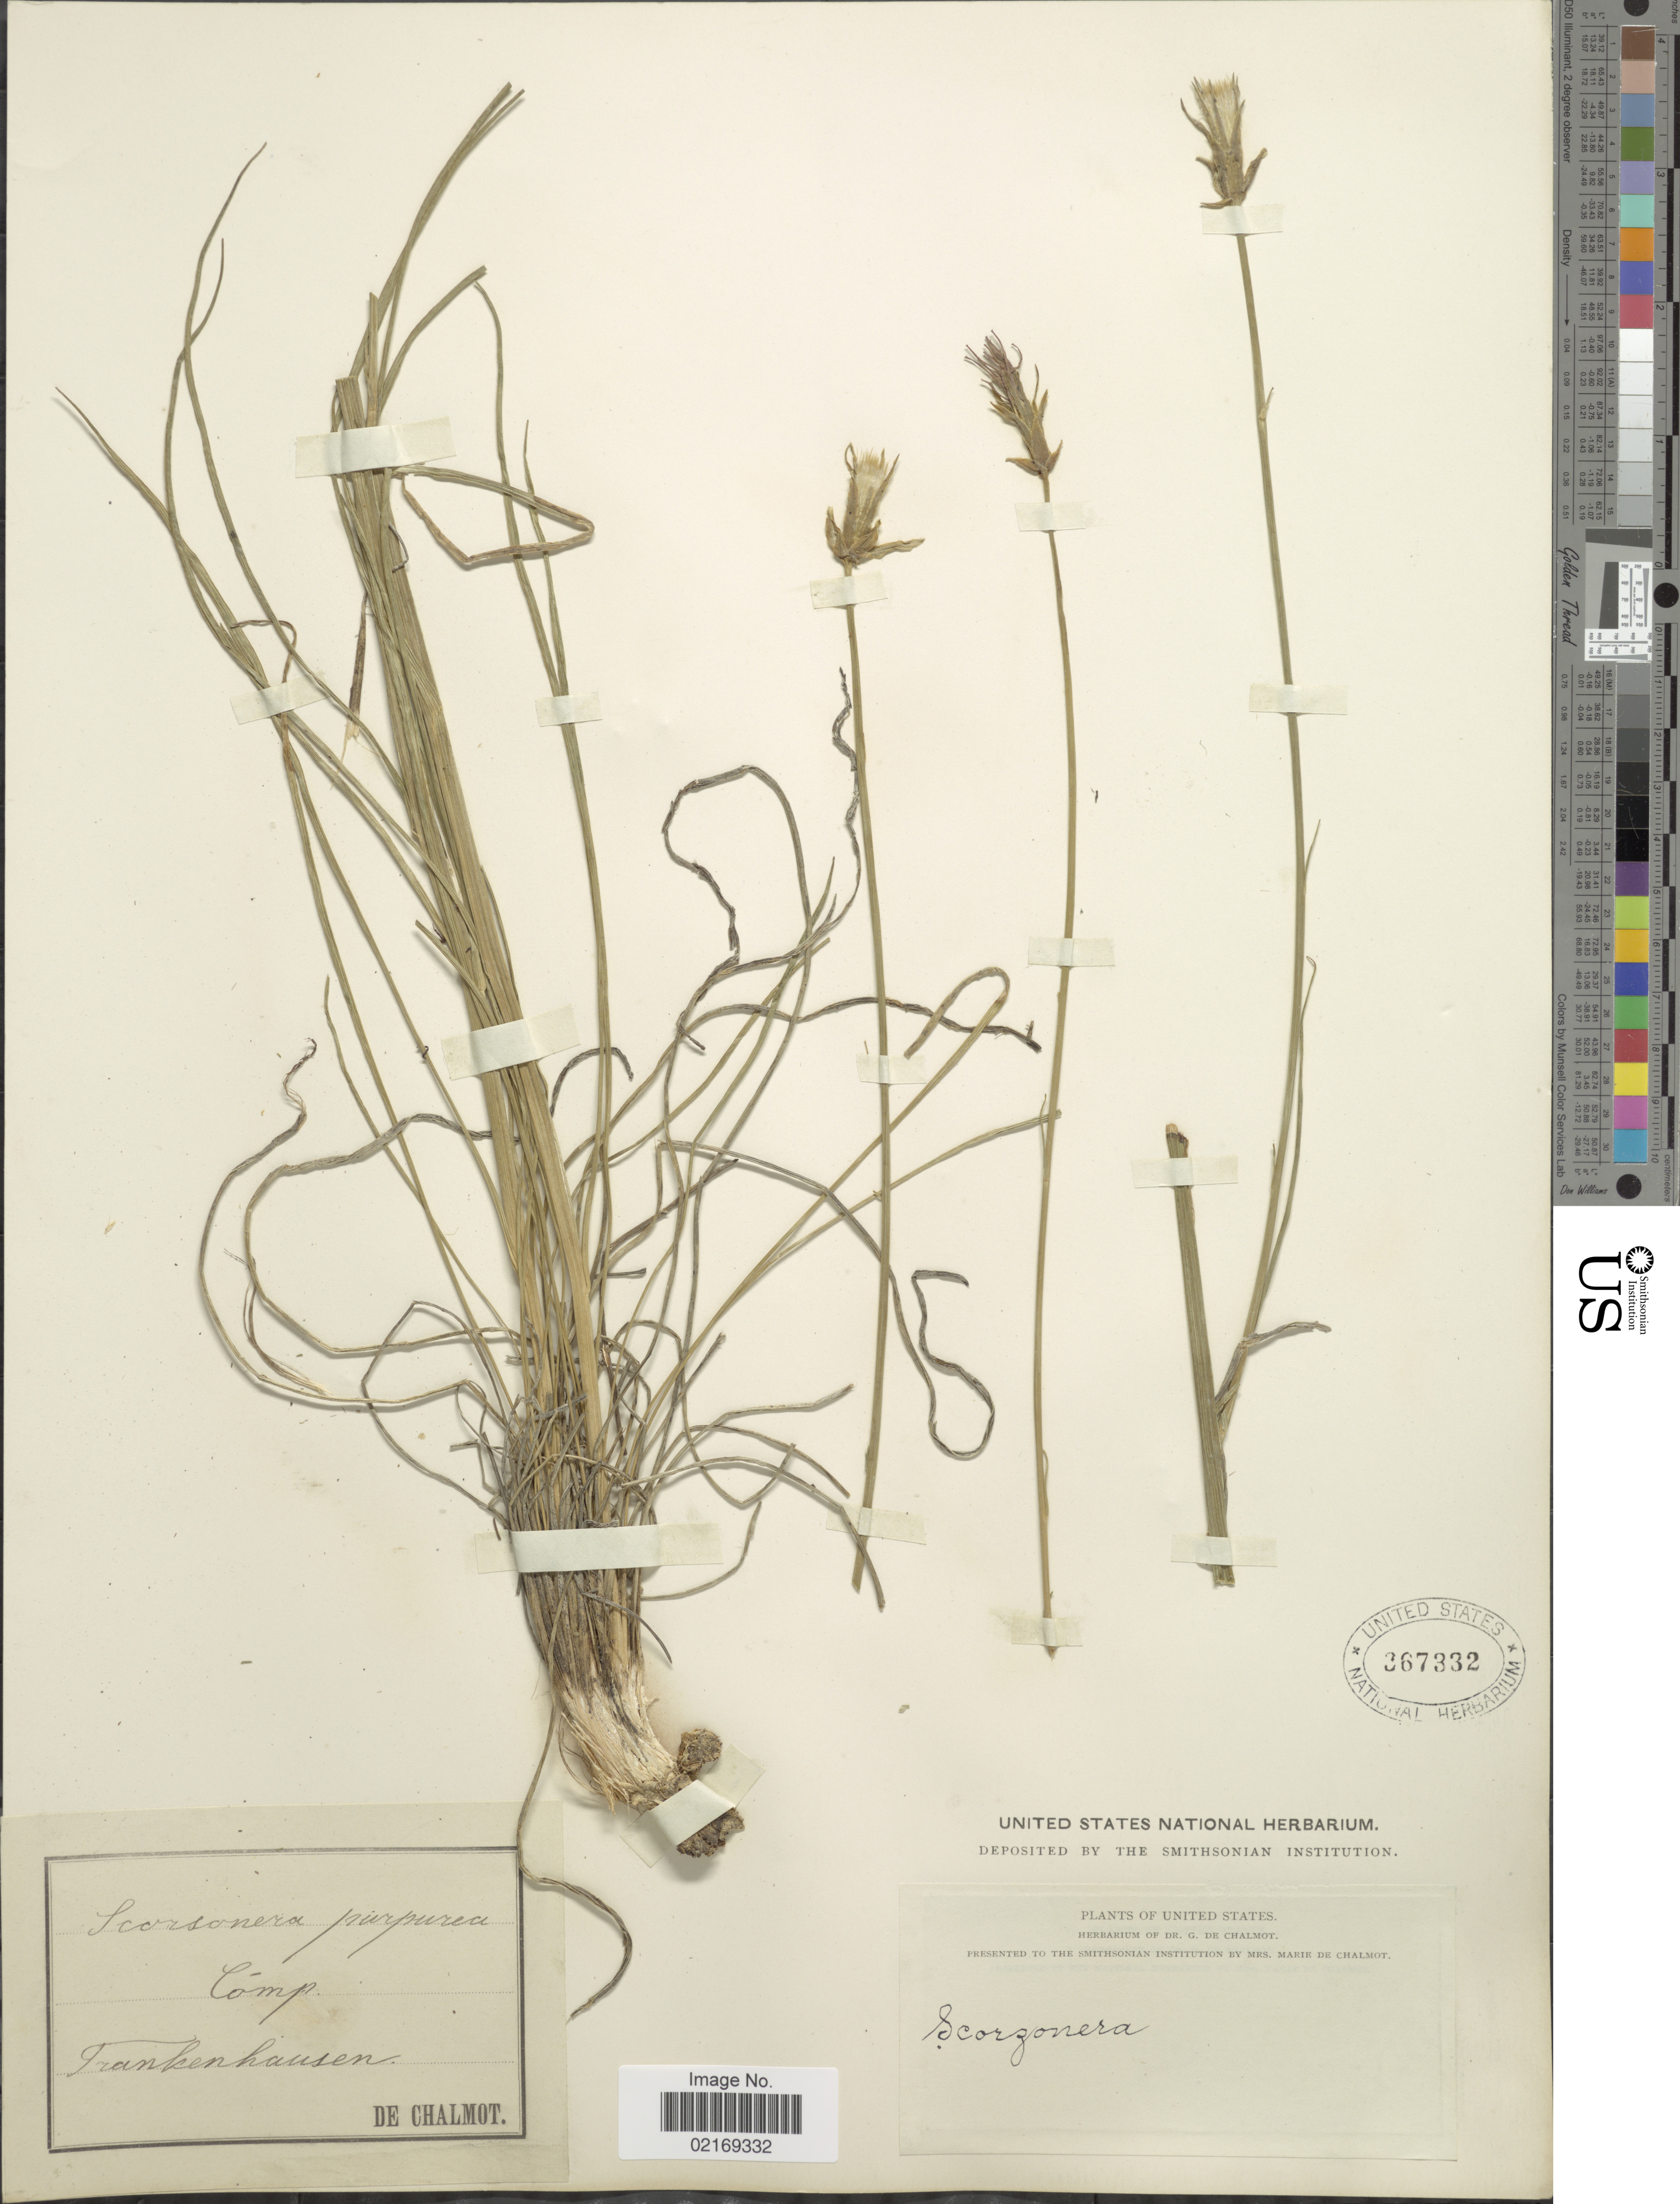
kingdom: Plantae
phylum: Tracheophyta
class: Magnoliopsida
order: Asterales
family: Asteraceae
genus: Scorzonera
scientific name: Scorzonera purpurea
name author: L.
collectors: G. de Chalmot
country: Germany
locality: Frankenhausen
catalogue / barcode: US 367332